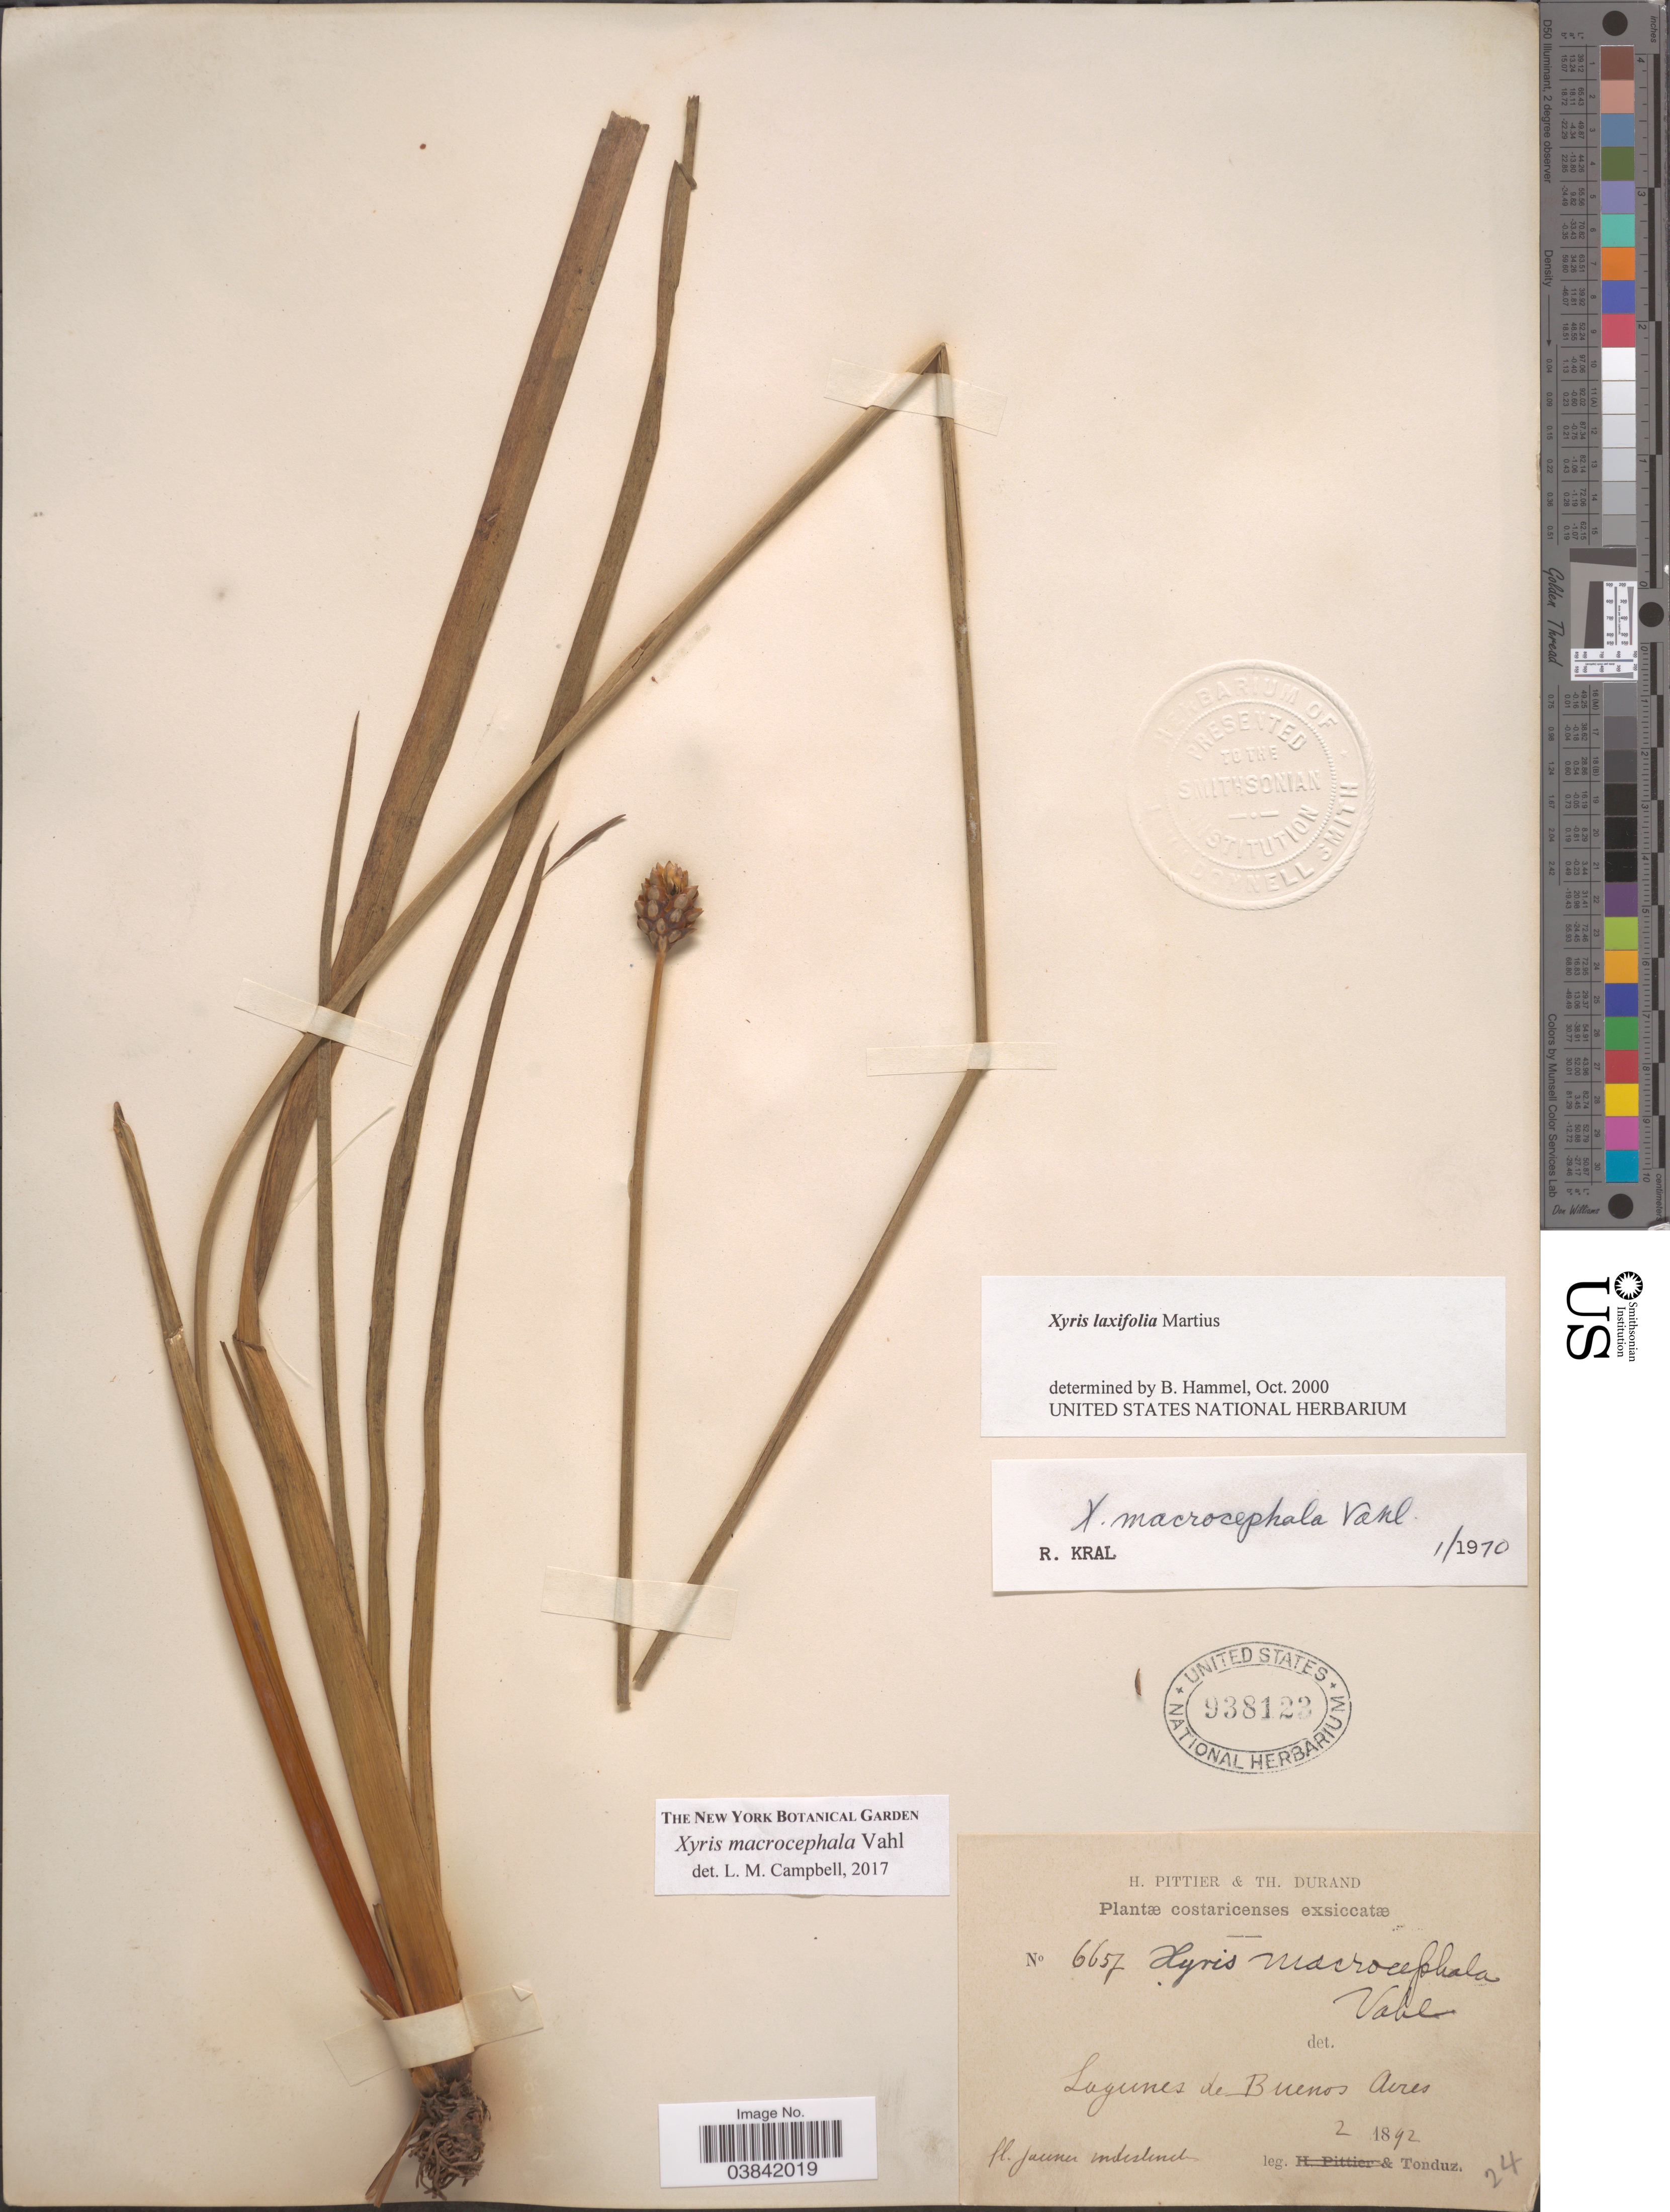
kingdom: Plantae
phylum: Tracheophyta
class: Liliopsida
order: Poales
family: Xyridaceae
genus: Xyris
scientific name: Xyris macrocephala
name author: Vahl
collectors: Tonduz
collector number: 6657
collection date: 1892-02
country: Costa Rica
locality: Lagunes de Buenos Aires.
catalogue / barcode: US 938123